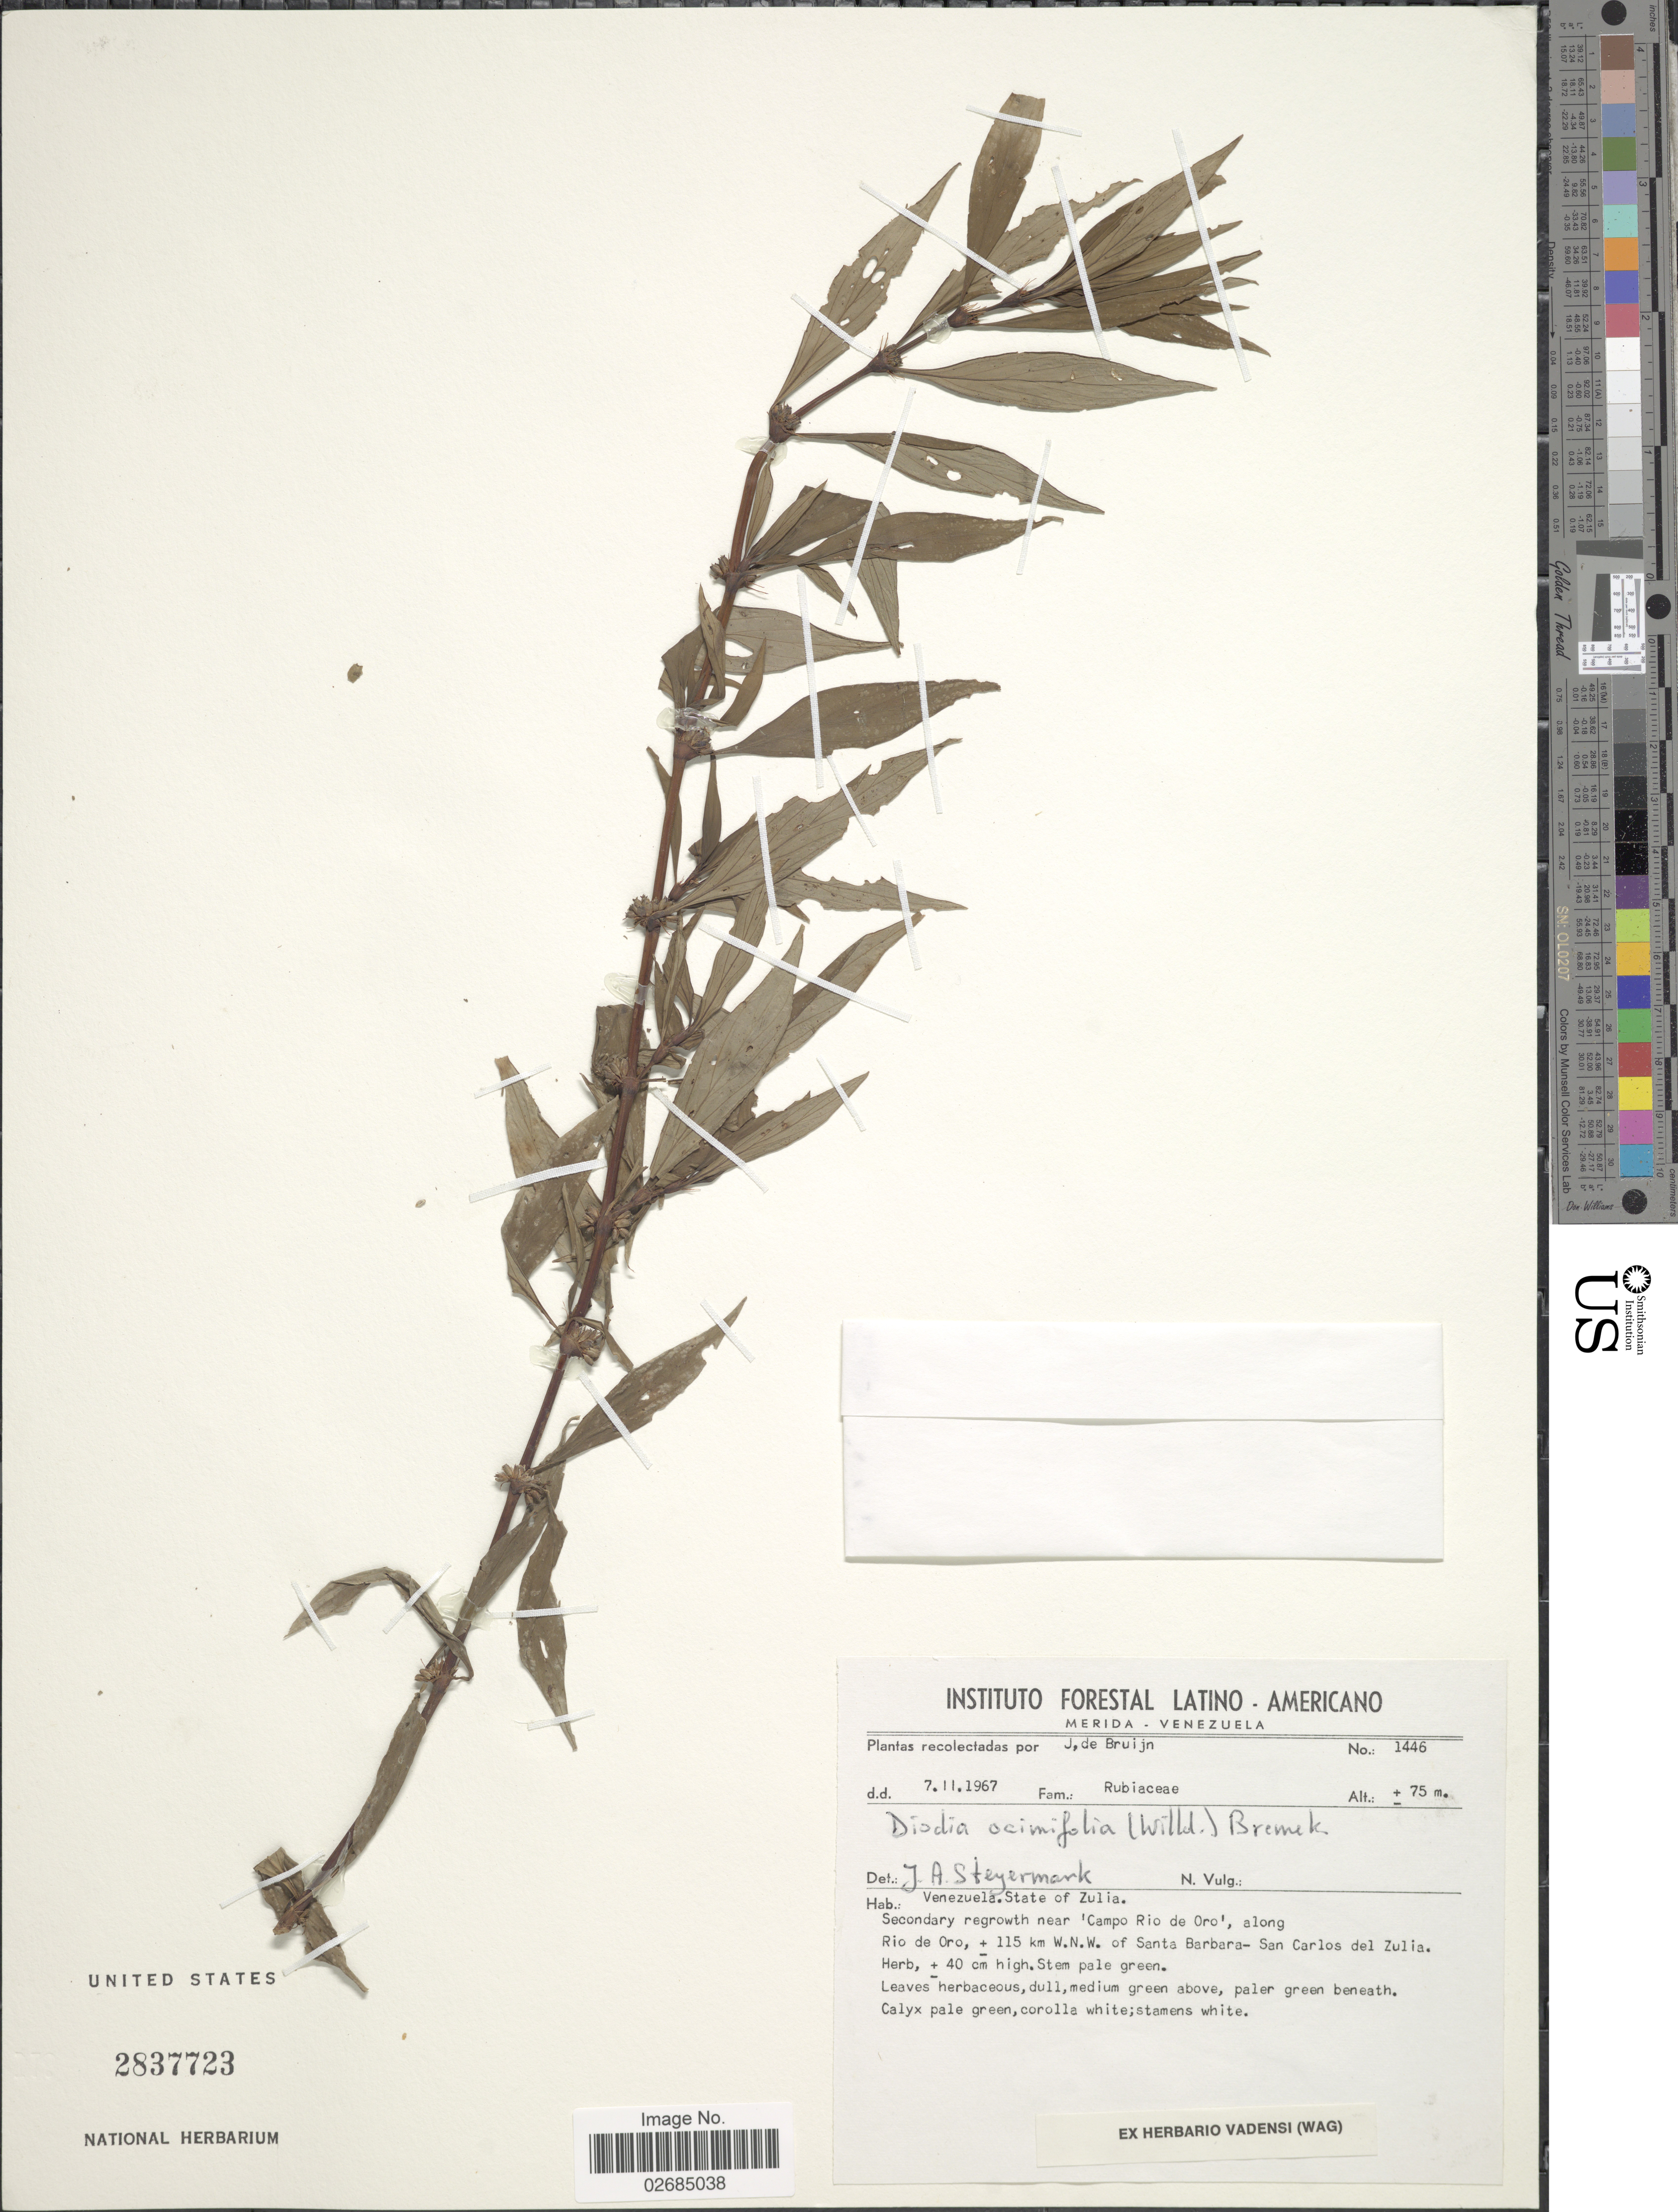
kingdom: Plantae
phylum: Tracheophyta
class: Magnoliopsida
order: Gentianales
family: Rubiaceae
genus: Diodia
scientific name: Diodia ocimifolia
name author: (Willd. ex Roem. & Schult.) Bremek.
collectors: J. Bruijn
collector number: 1446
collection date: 1967-02-07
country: Venezuela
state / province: Zulia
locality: Near 'Campo Rio de Oro', along Rio de Oro, ± 115 km W.N.W. of Santa Barbara- San Carlos del Zulia.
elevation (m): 75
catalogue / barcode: US 2837723